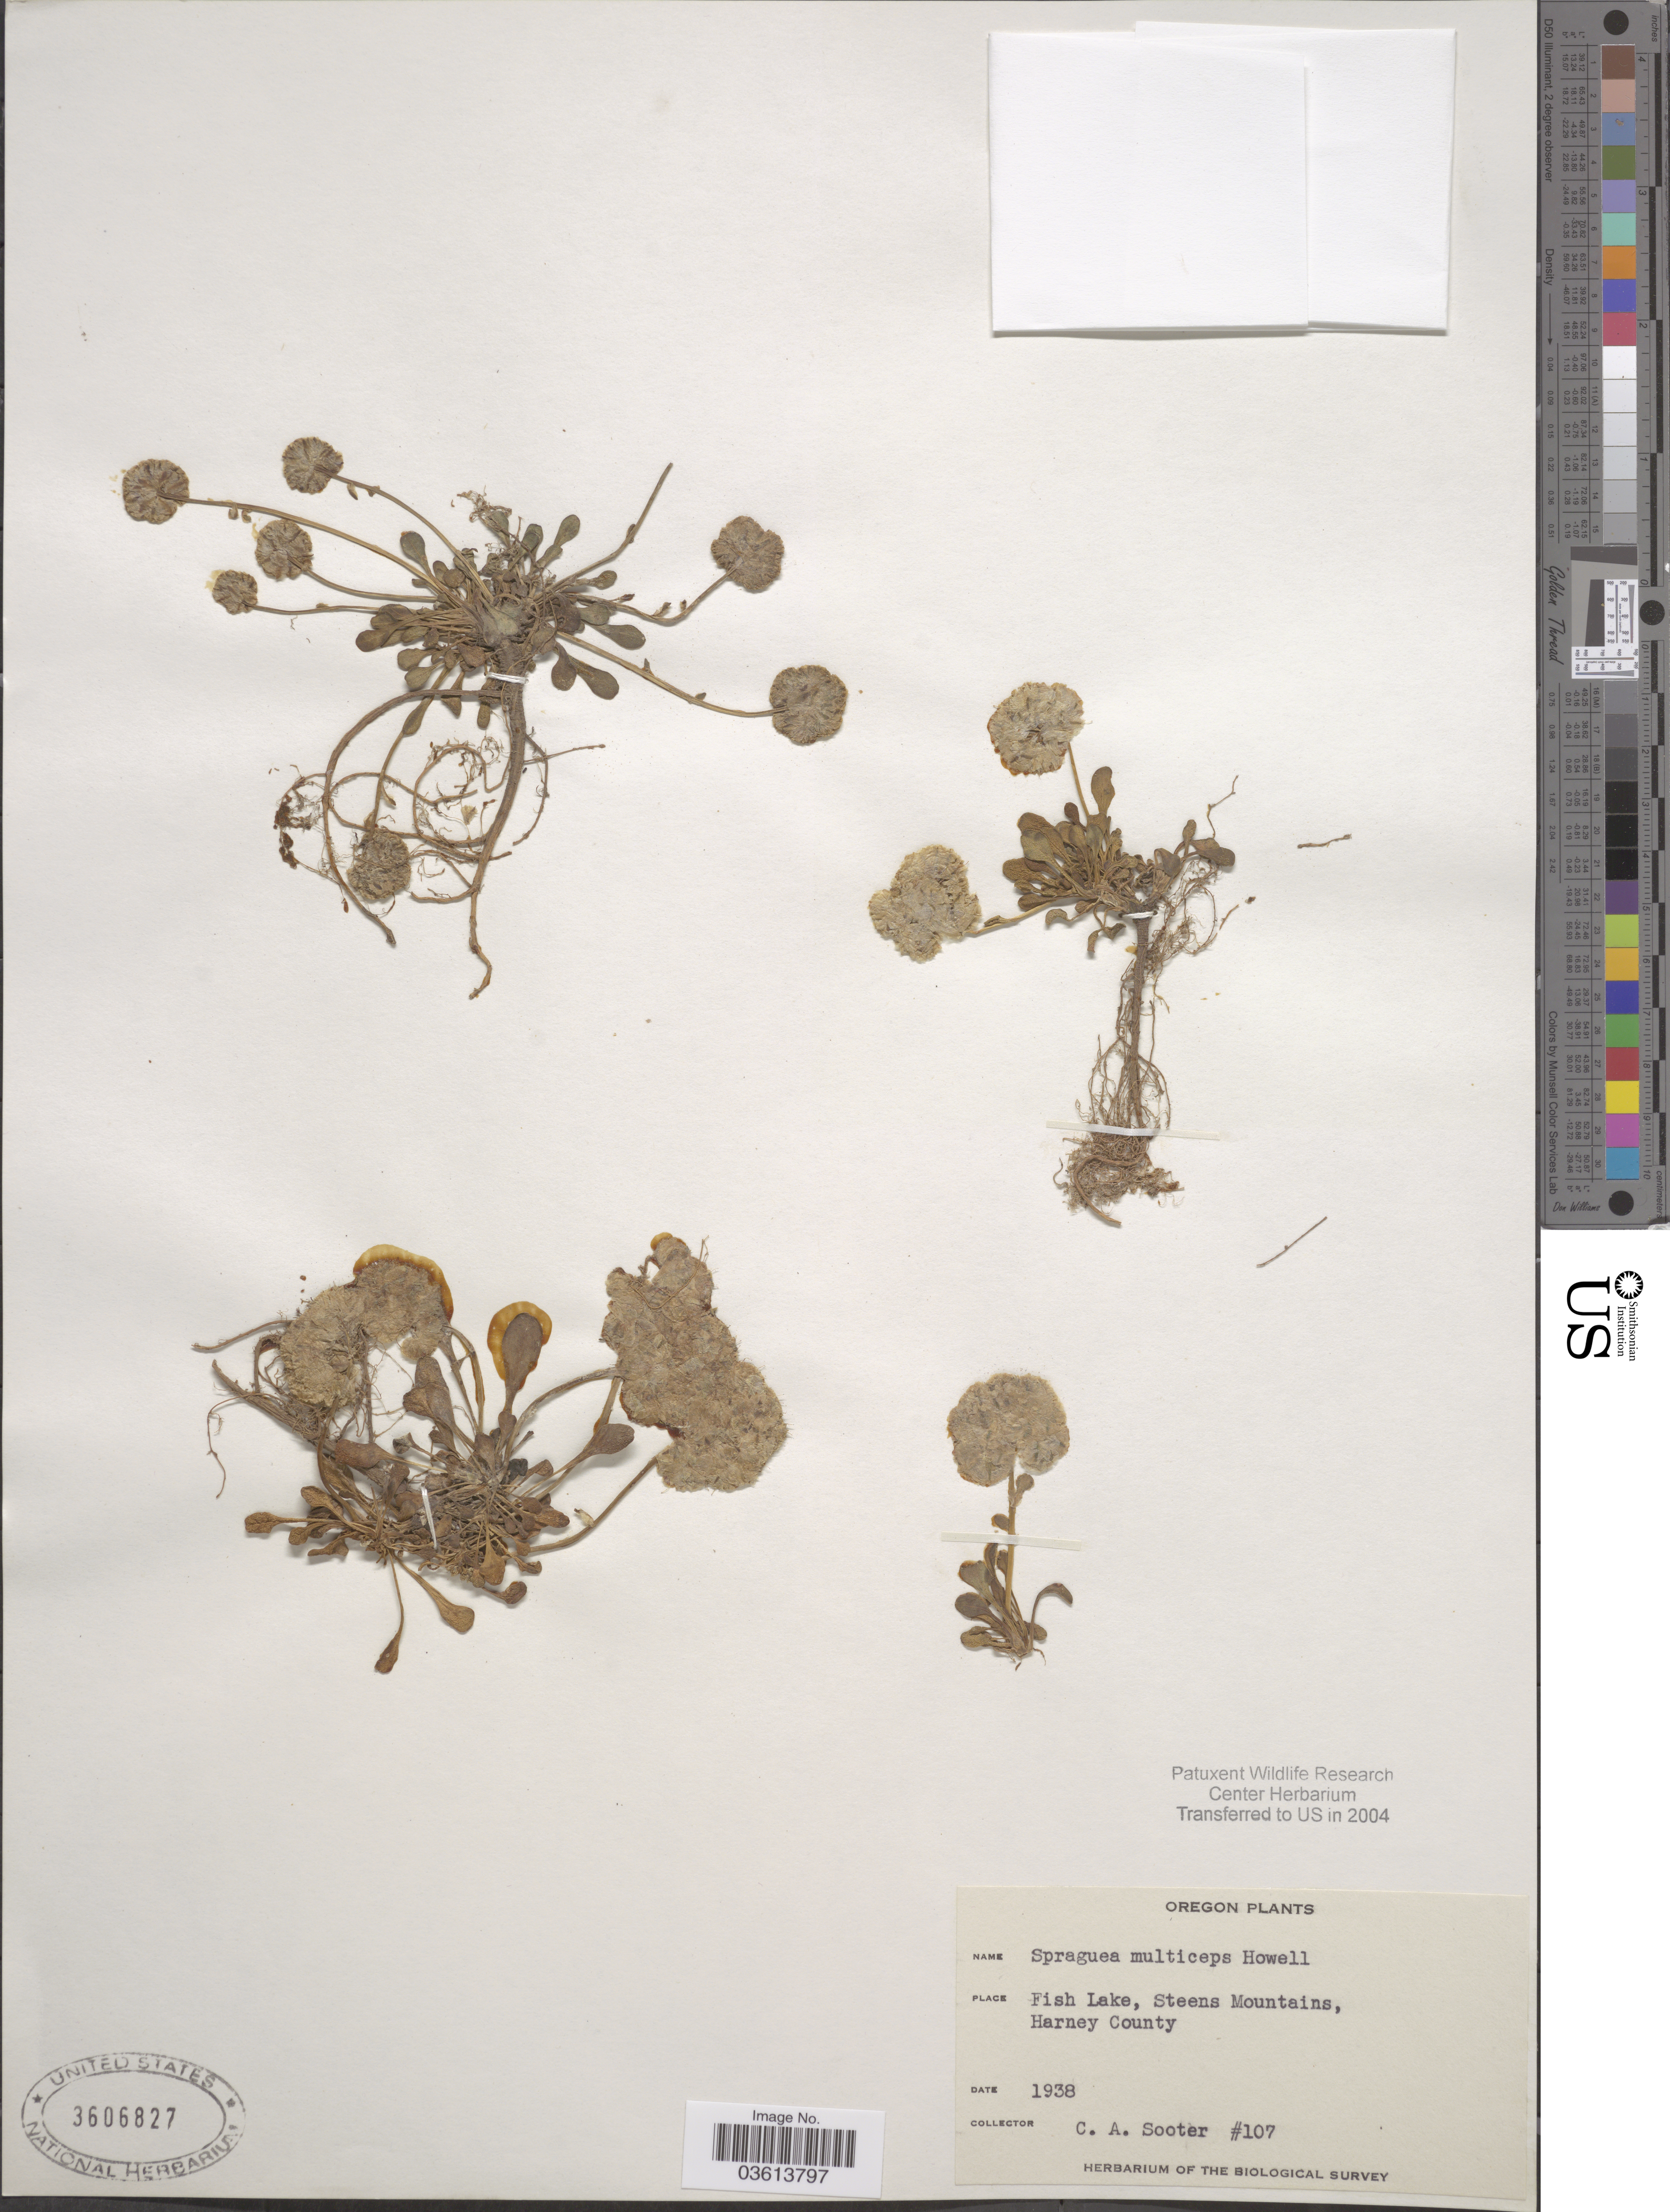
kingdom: Plantae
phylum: Tracheophyta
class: Magnoliopsida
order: Caryophyllales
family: Montiaceae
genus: Calyptridium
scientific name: Calyptridium umbellatum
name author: (Torr.) Greene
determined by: Strong, Mark T., (BOT), Smithsonian Institution - National Museum of Natural History (UNITED STATES)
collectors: C. Sooter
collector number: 107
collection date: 1938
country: United States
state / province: Oregon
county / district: Harney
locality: Fish Lake, Steens Mountains, Harney County.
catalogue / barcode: US 3606827